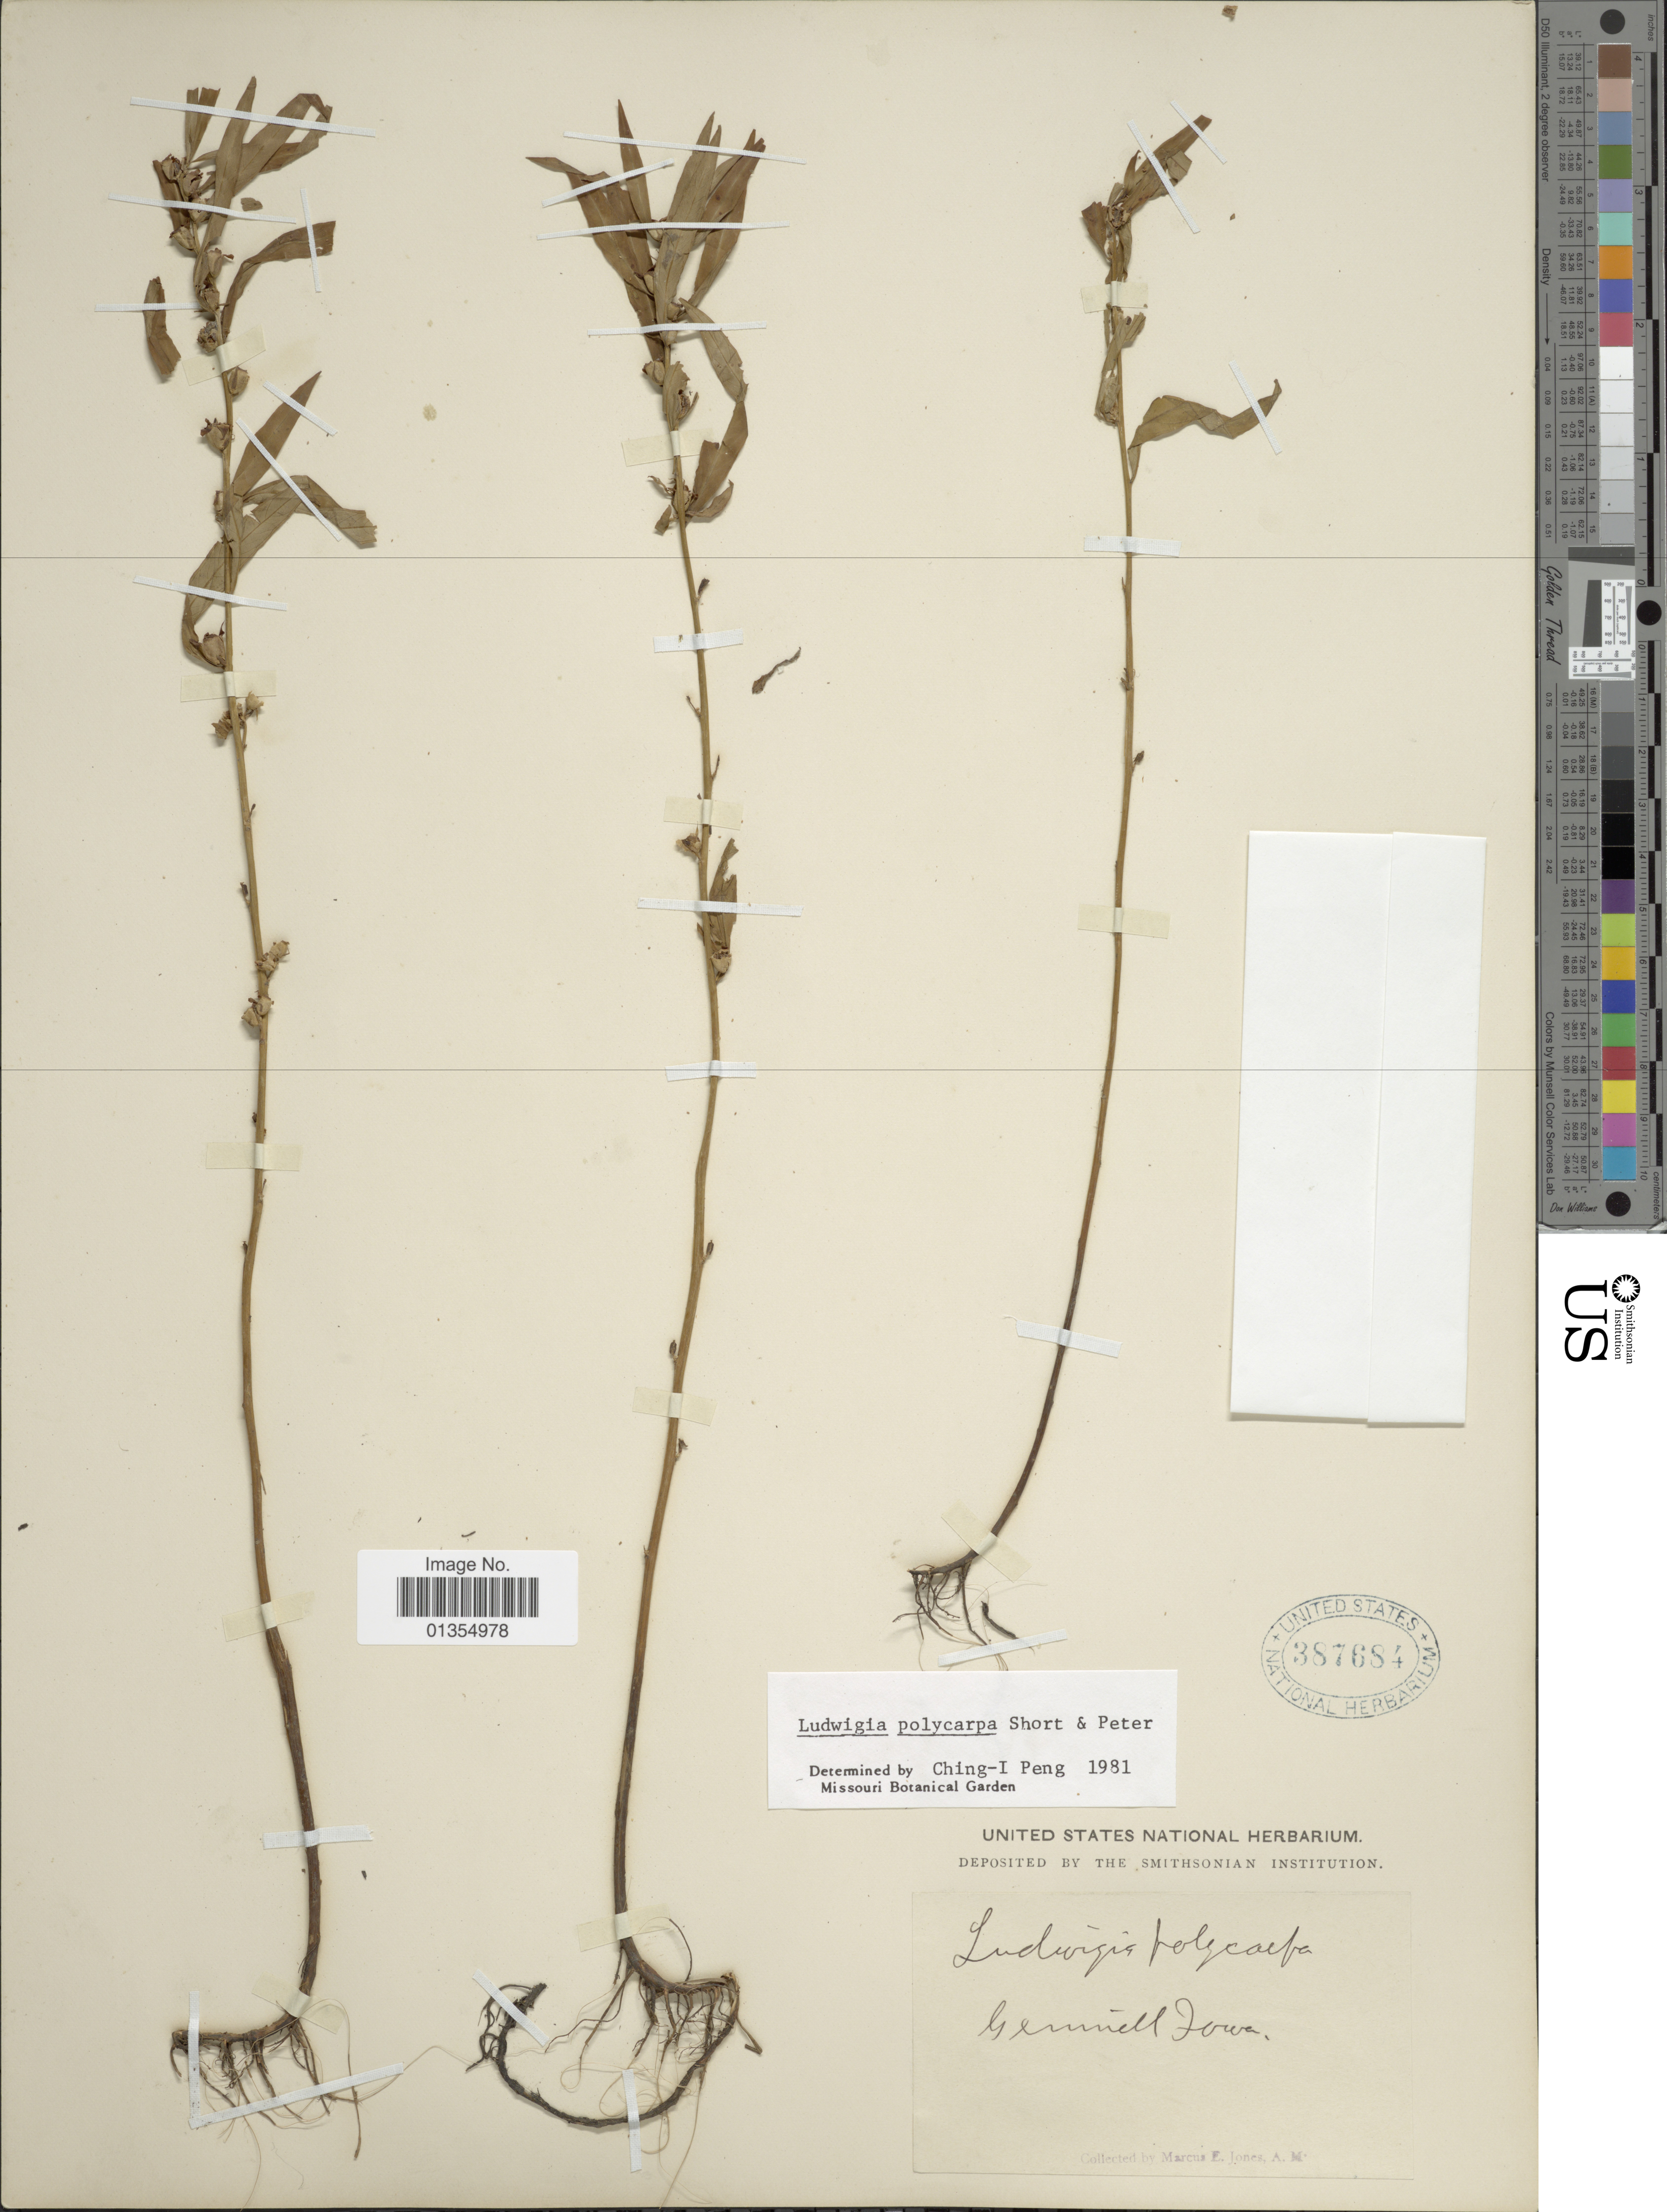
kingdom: Plantae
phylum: Tracheophyta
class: Magnoliopsida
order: Myrtales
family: Onagraceae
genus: Ludwigia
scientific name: Ludwigia polycarpa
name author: Short & R. Peter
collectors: M. E. Jones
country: United States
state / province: Iowa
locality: Grinnell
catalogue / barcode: US 387684